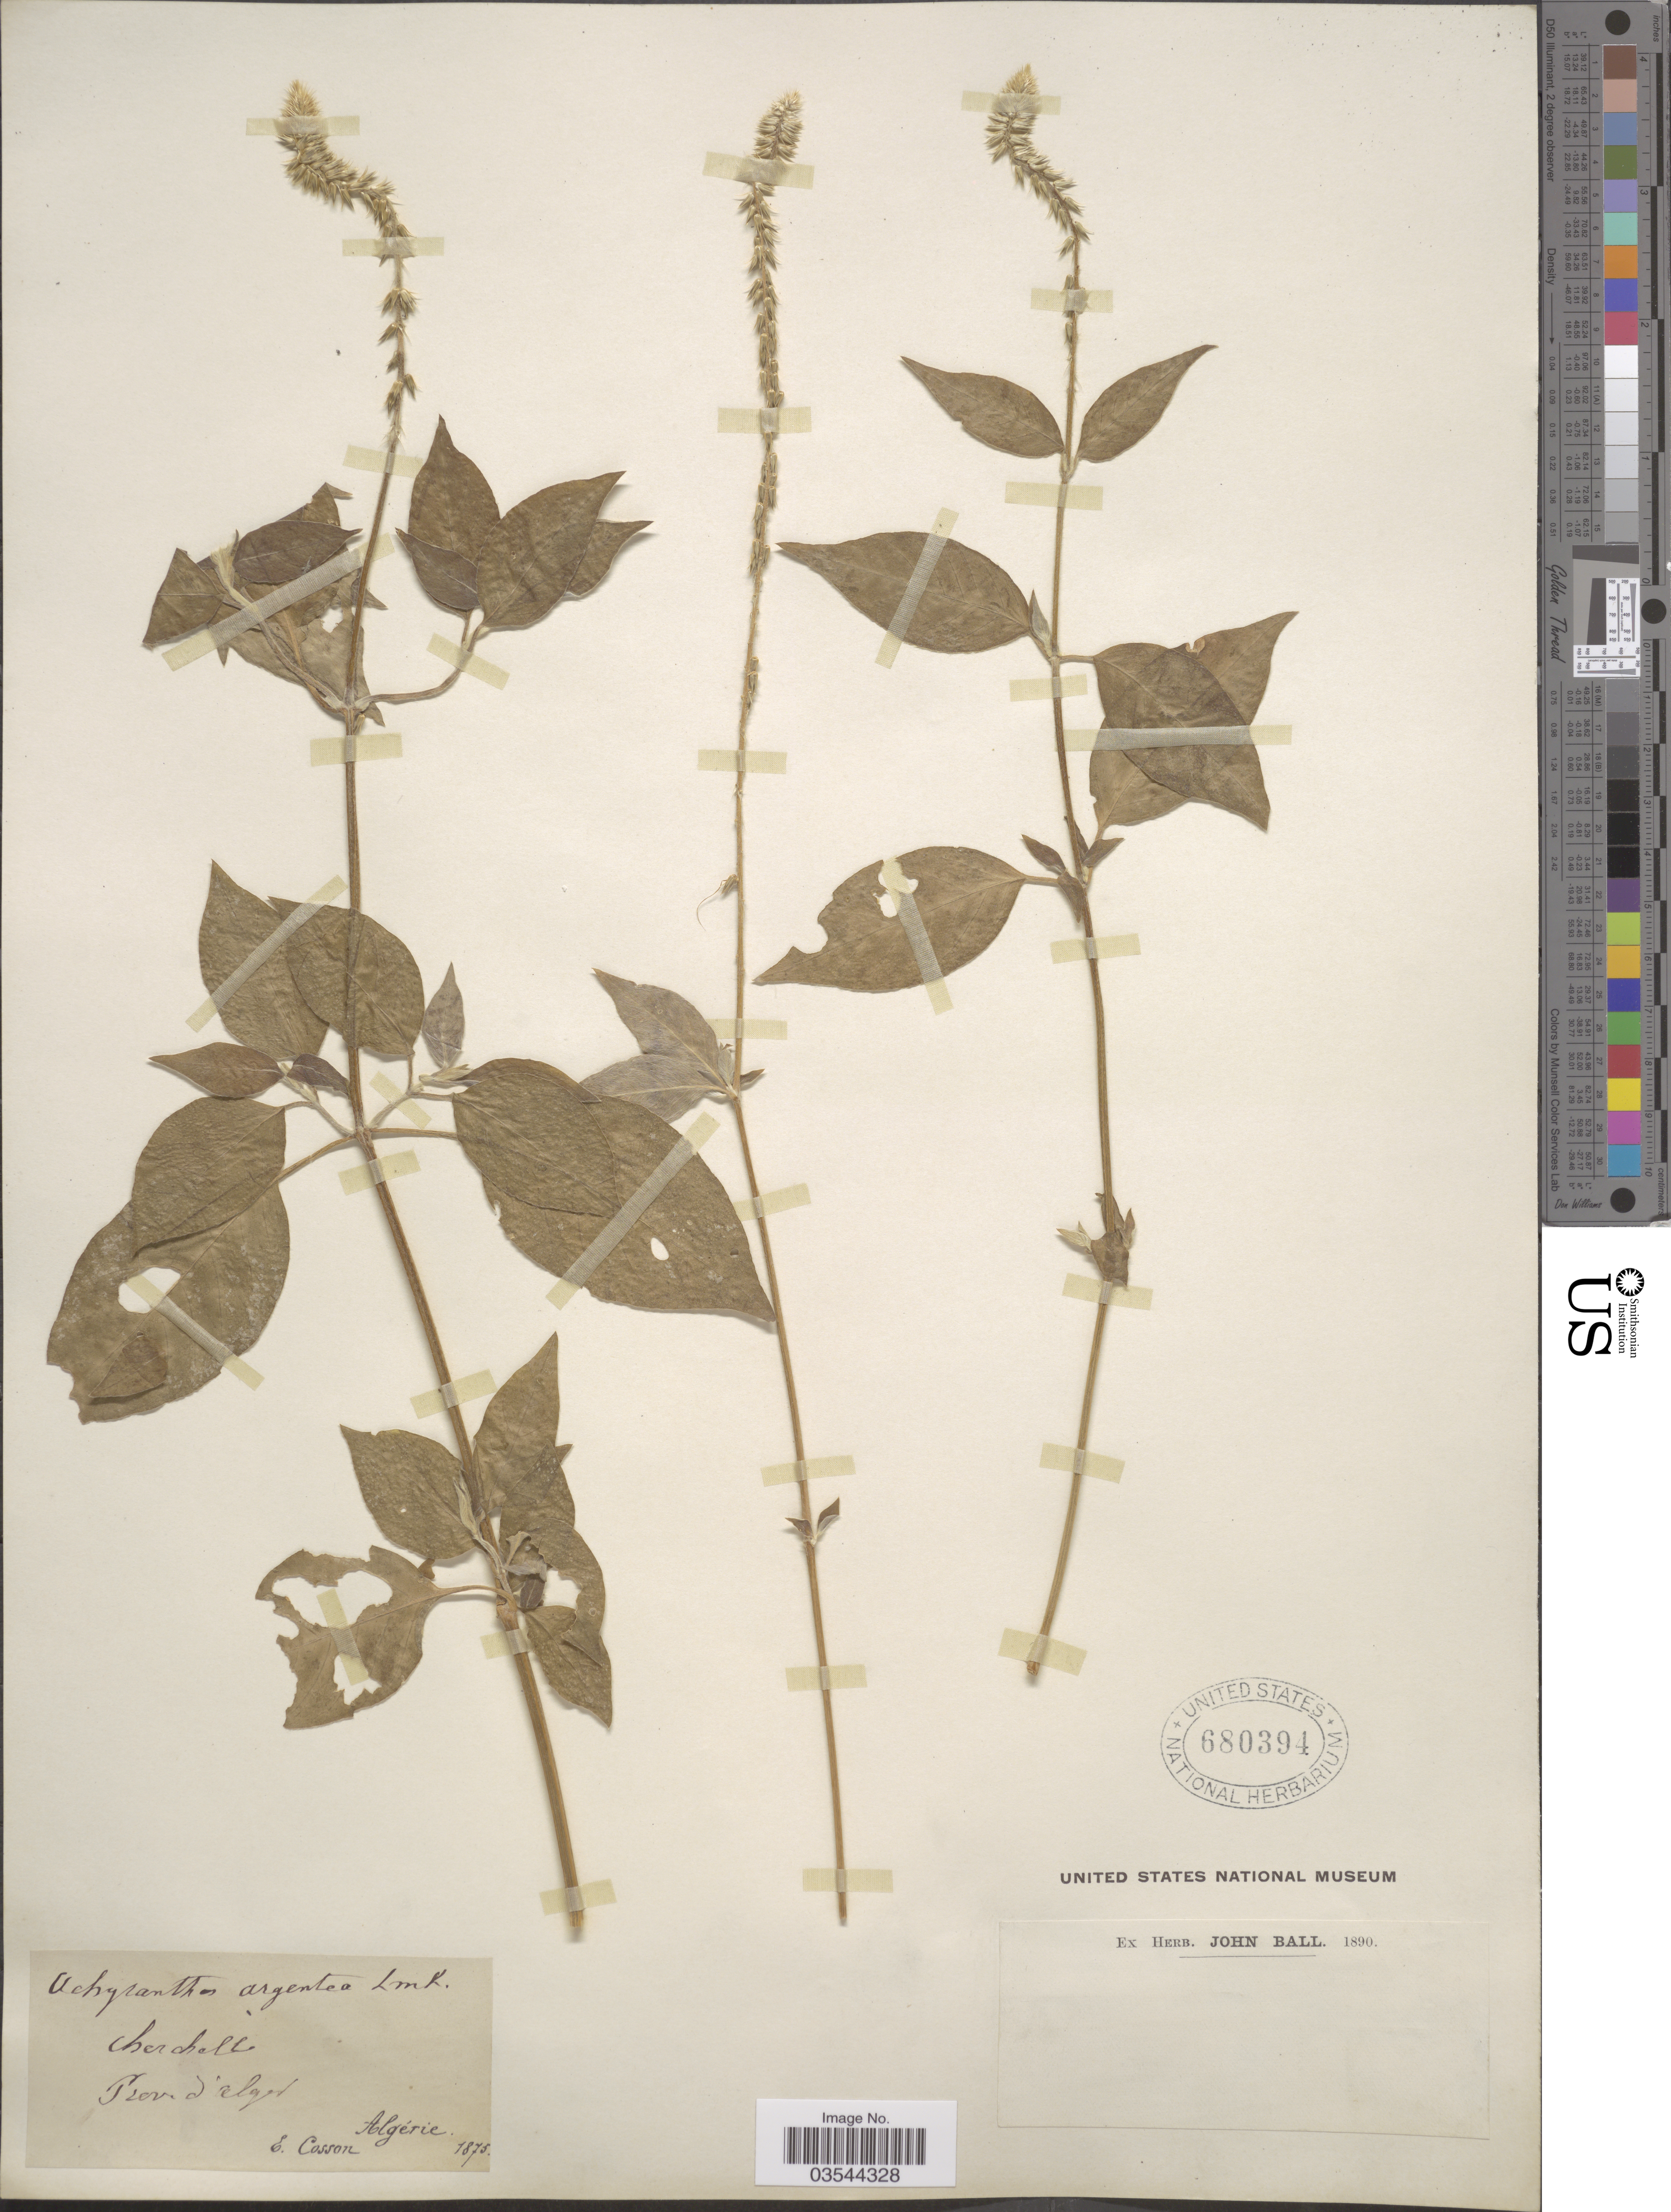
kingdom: Plantae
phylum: Tracheophyta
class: Magnoliopsida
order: Caryophyllales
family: Amaranthaceae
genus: Achyranthes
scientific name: Achyranthes aspera var. sicula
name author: L.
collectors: E. Cosson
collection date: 1875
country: Algeria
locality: Prov. d'Alger. Algérie.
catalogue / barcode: US 680394